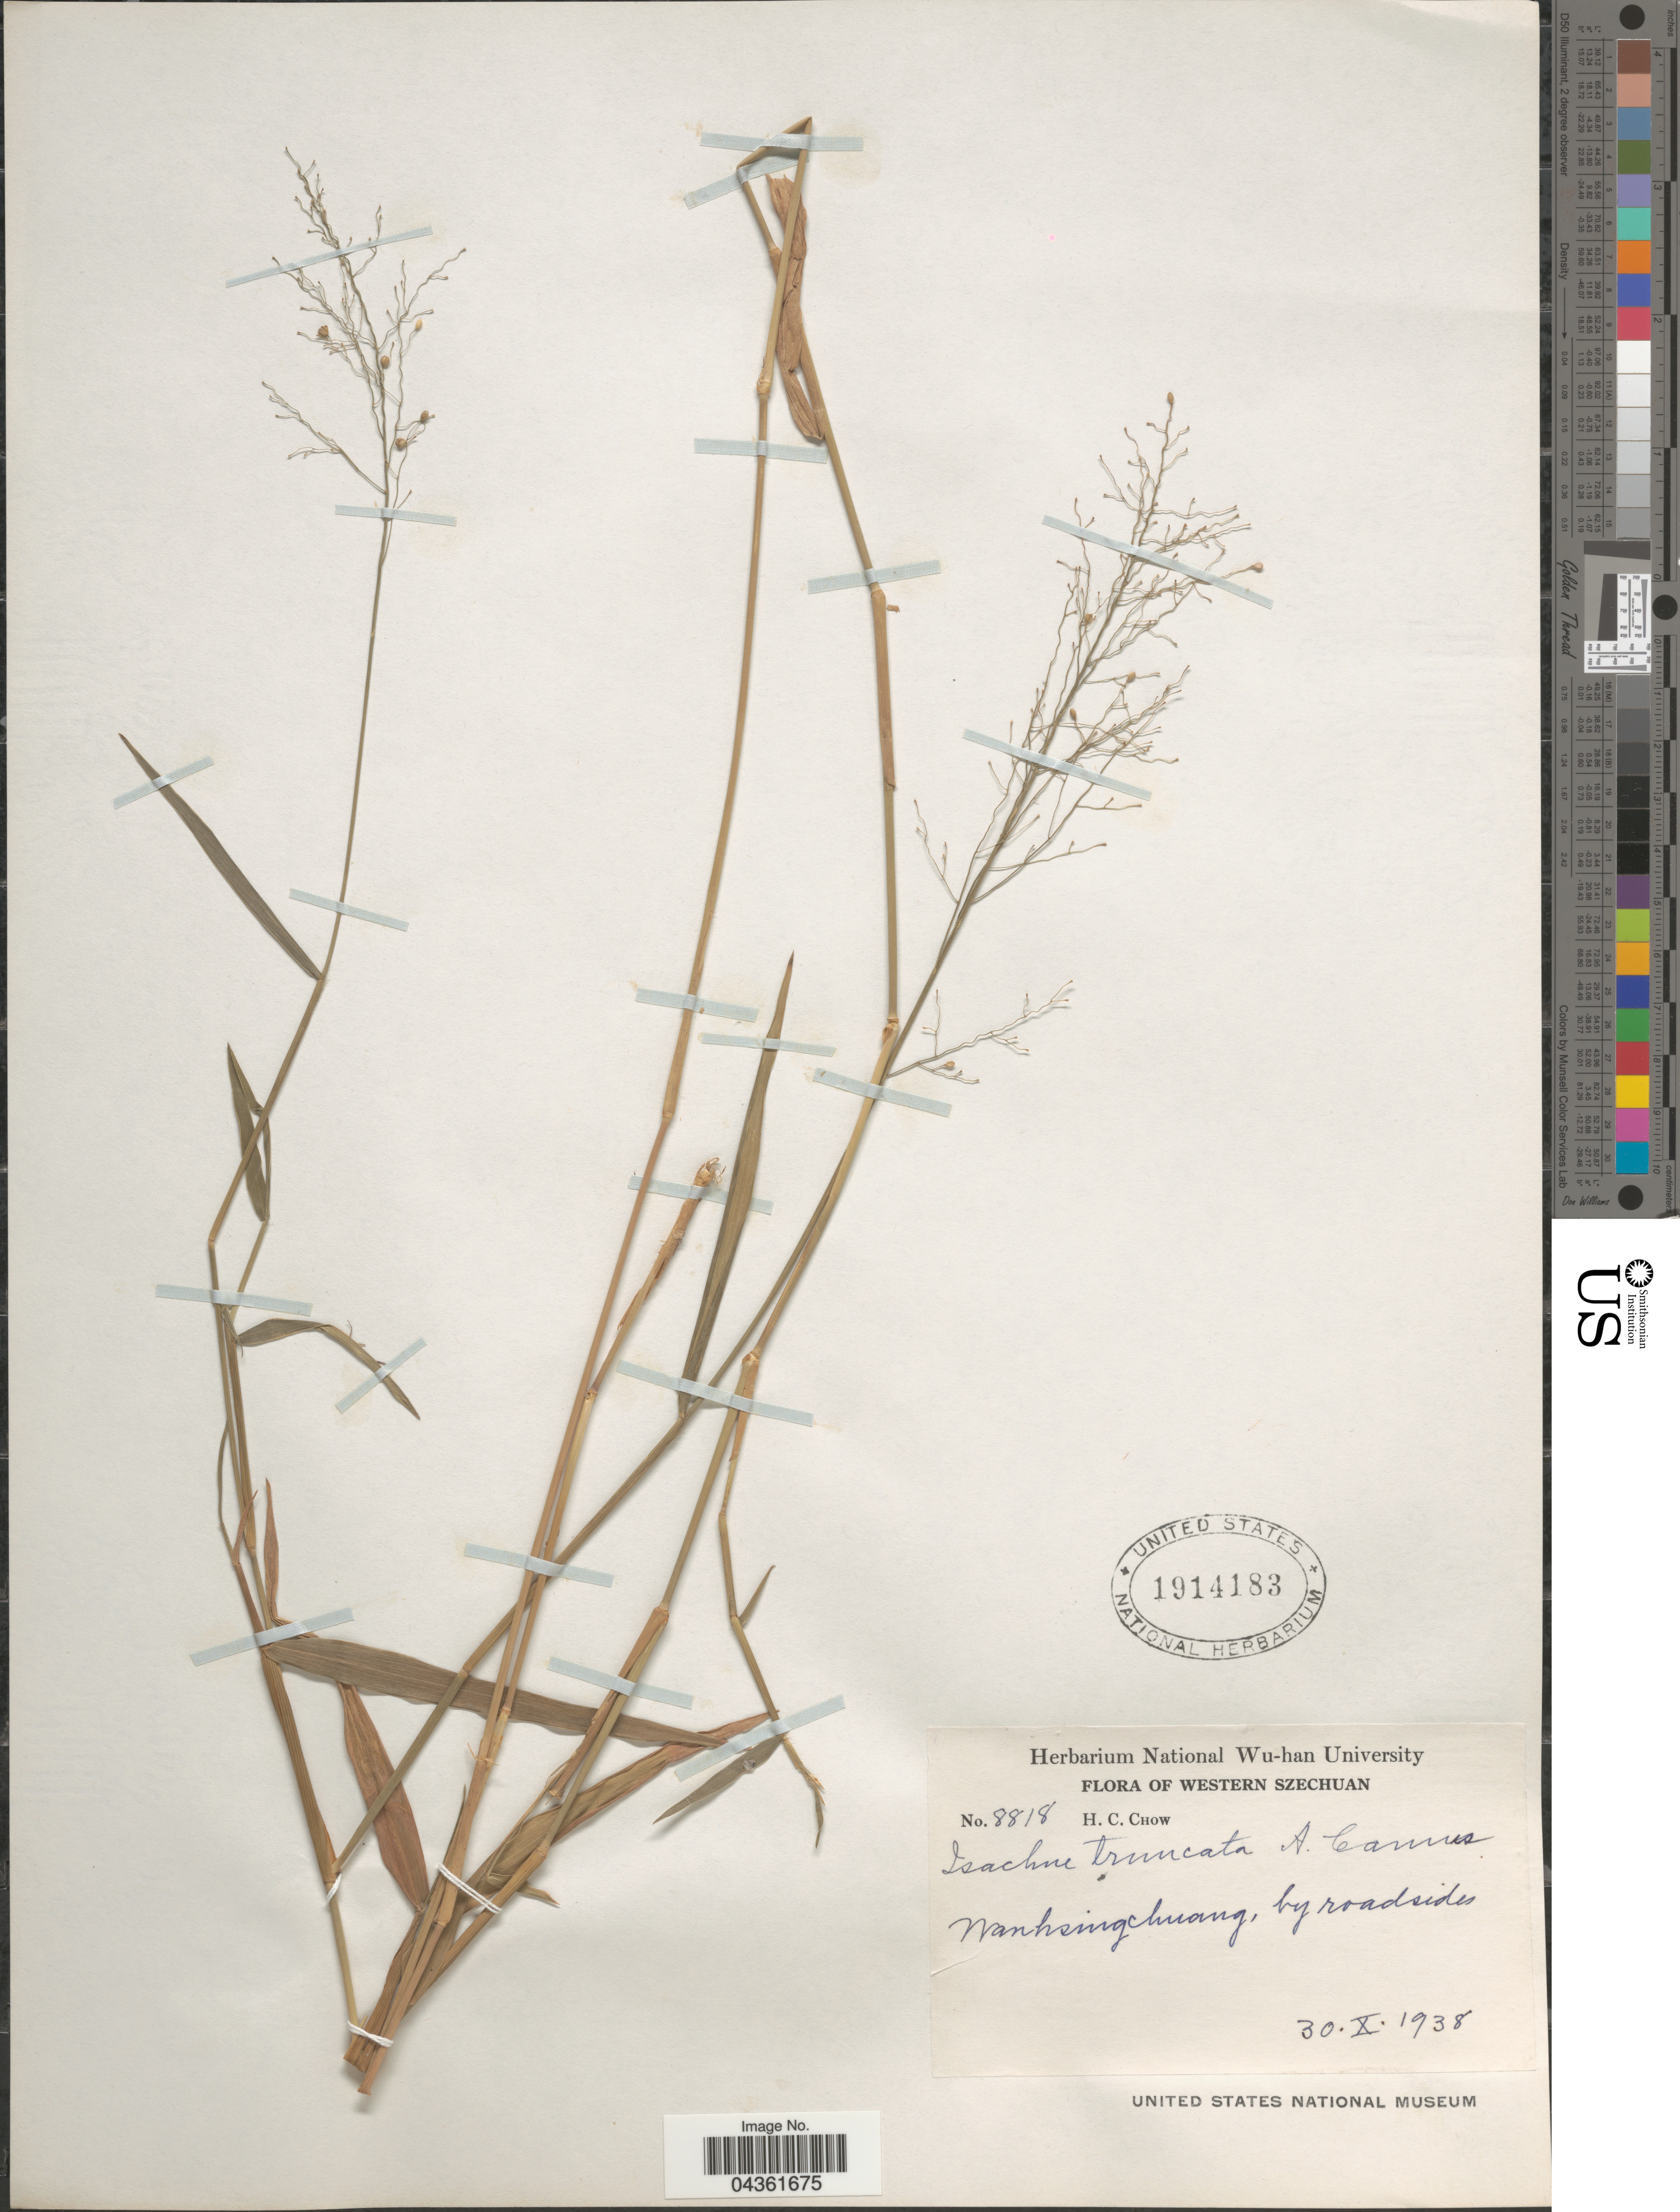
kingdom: Plantae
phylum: Tracheophyta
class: Liliopsida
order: Poales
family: Poaceae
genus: Isachne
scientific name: Isachne truncata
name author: A. Camus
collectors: H. Chow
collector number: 8818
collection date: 1938-10-30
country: China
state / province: Sichuan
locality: Western Szechuan. Wanhsingchuang, by roadside.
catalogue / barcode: US 1914183